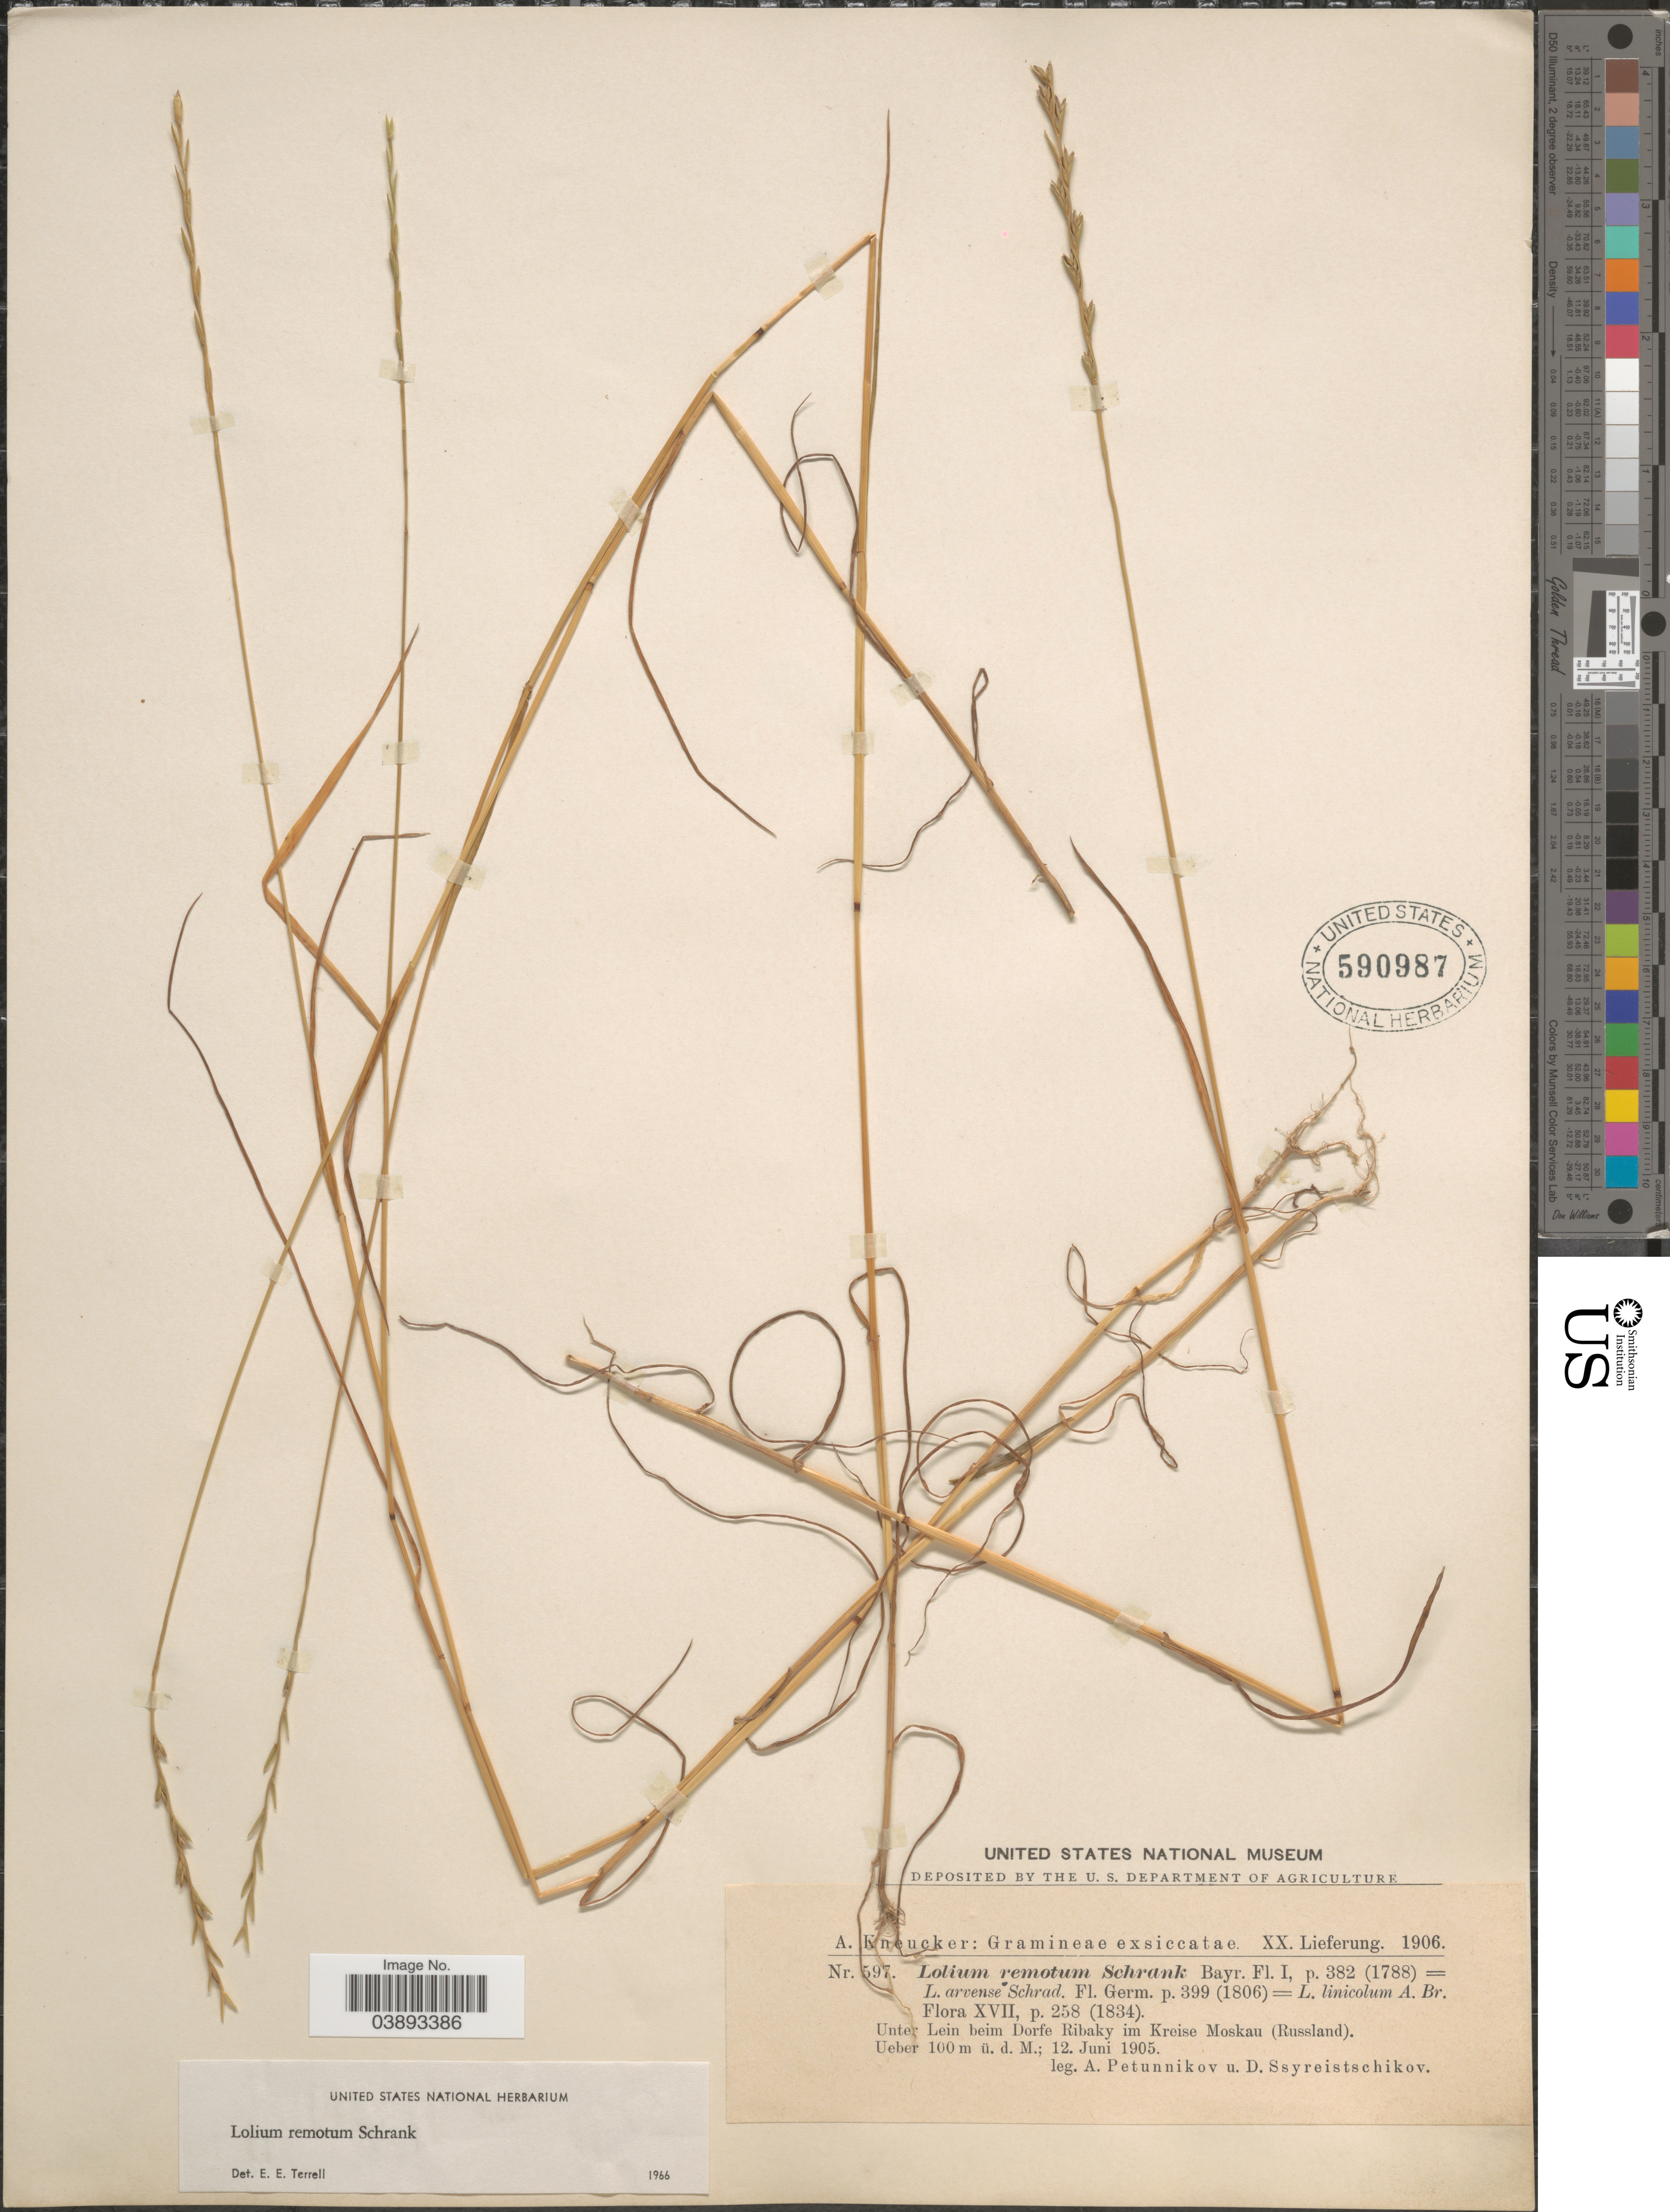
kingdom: Plantae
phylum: Tracheophyta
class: Liliopsida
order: Poales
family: Poaceae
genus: Lolium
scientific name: Lolium remotum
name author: Schrank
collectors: A. Petunnikov & D. Ssyreistschikov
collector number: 597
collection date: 1905-06-12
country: Russian Federation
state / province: Moscow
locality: Unter Lein beim Dorfe Ribaky im Kreise Moskau (Russland).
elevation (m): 100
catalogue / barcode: US 590987